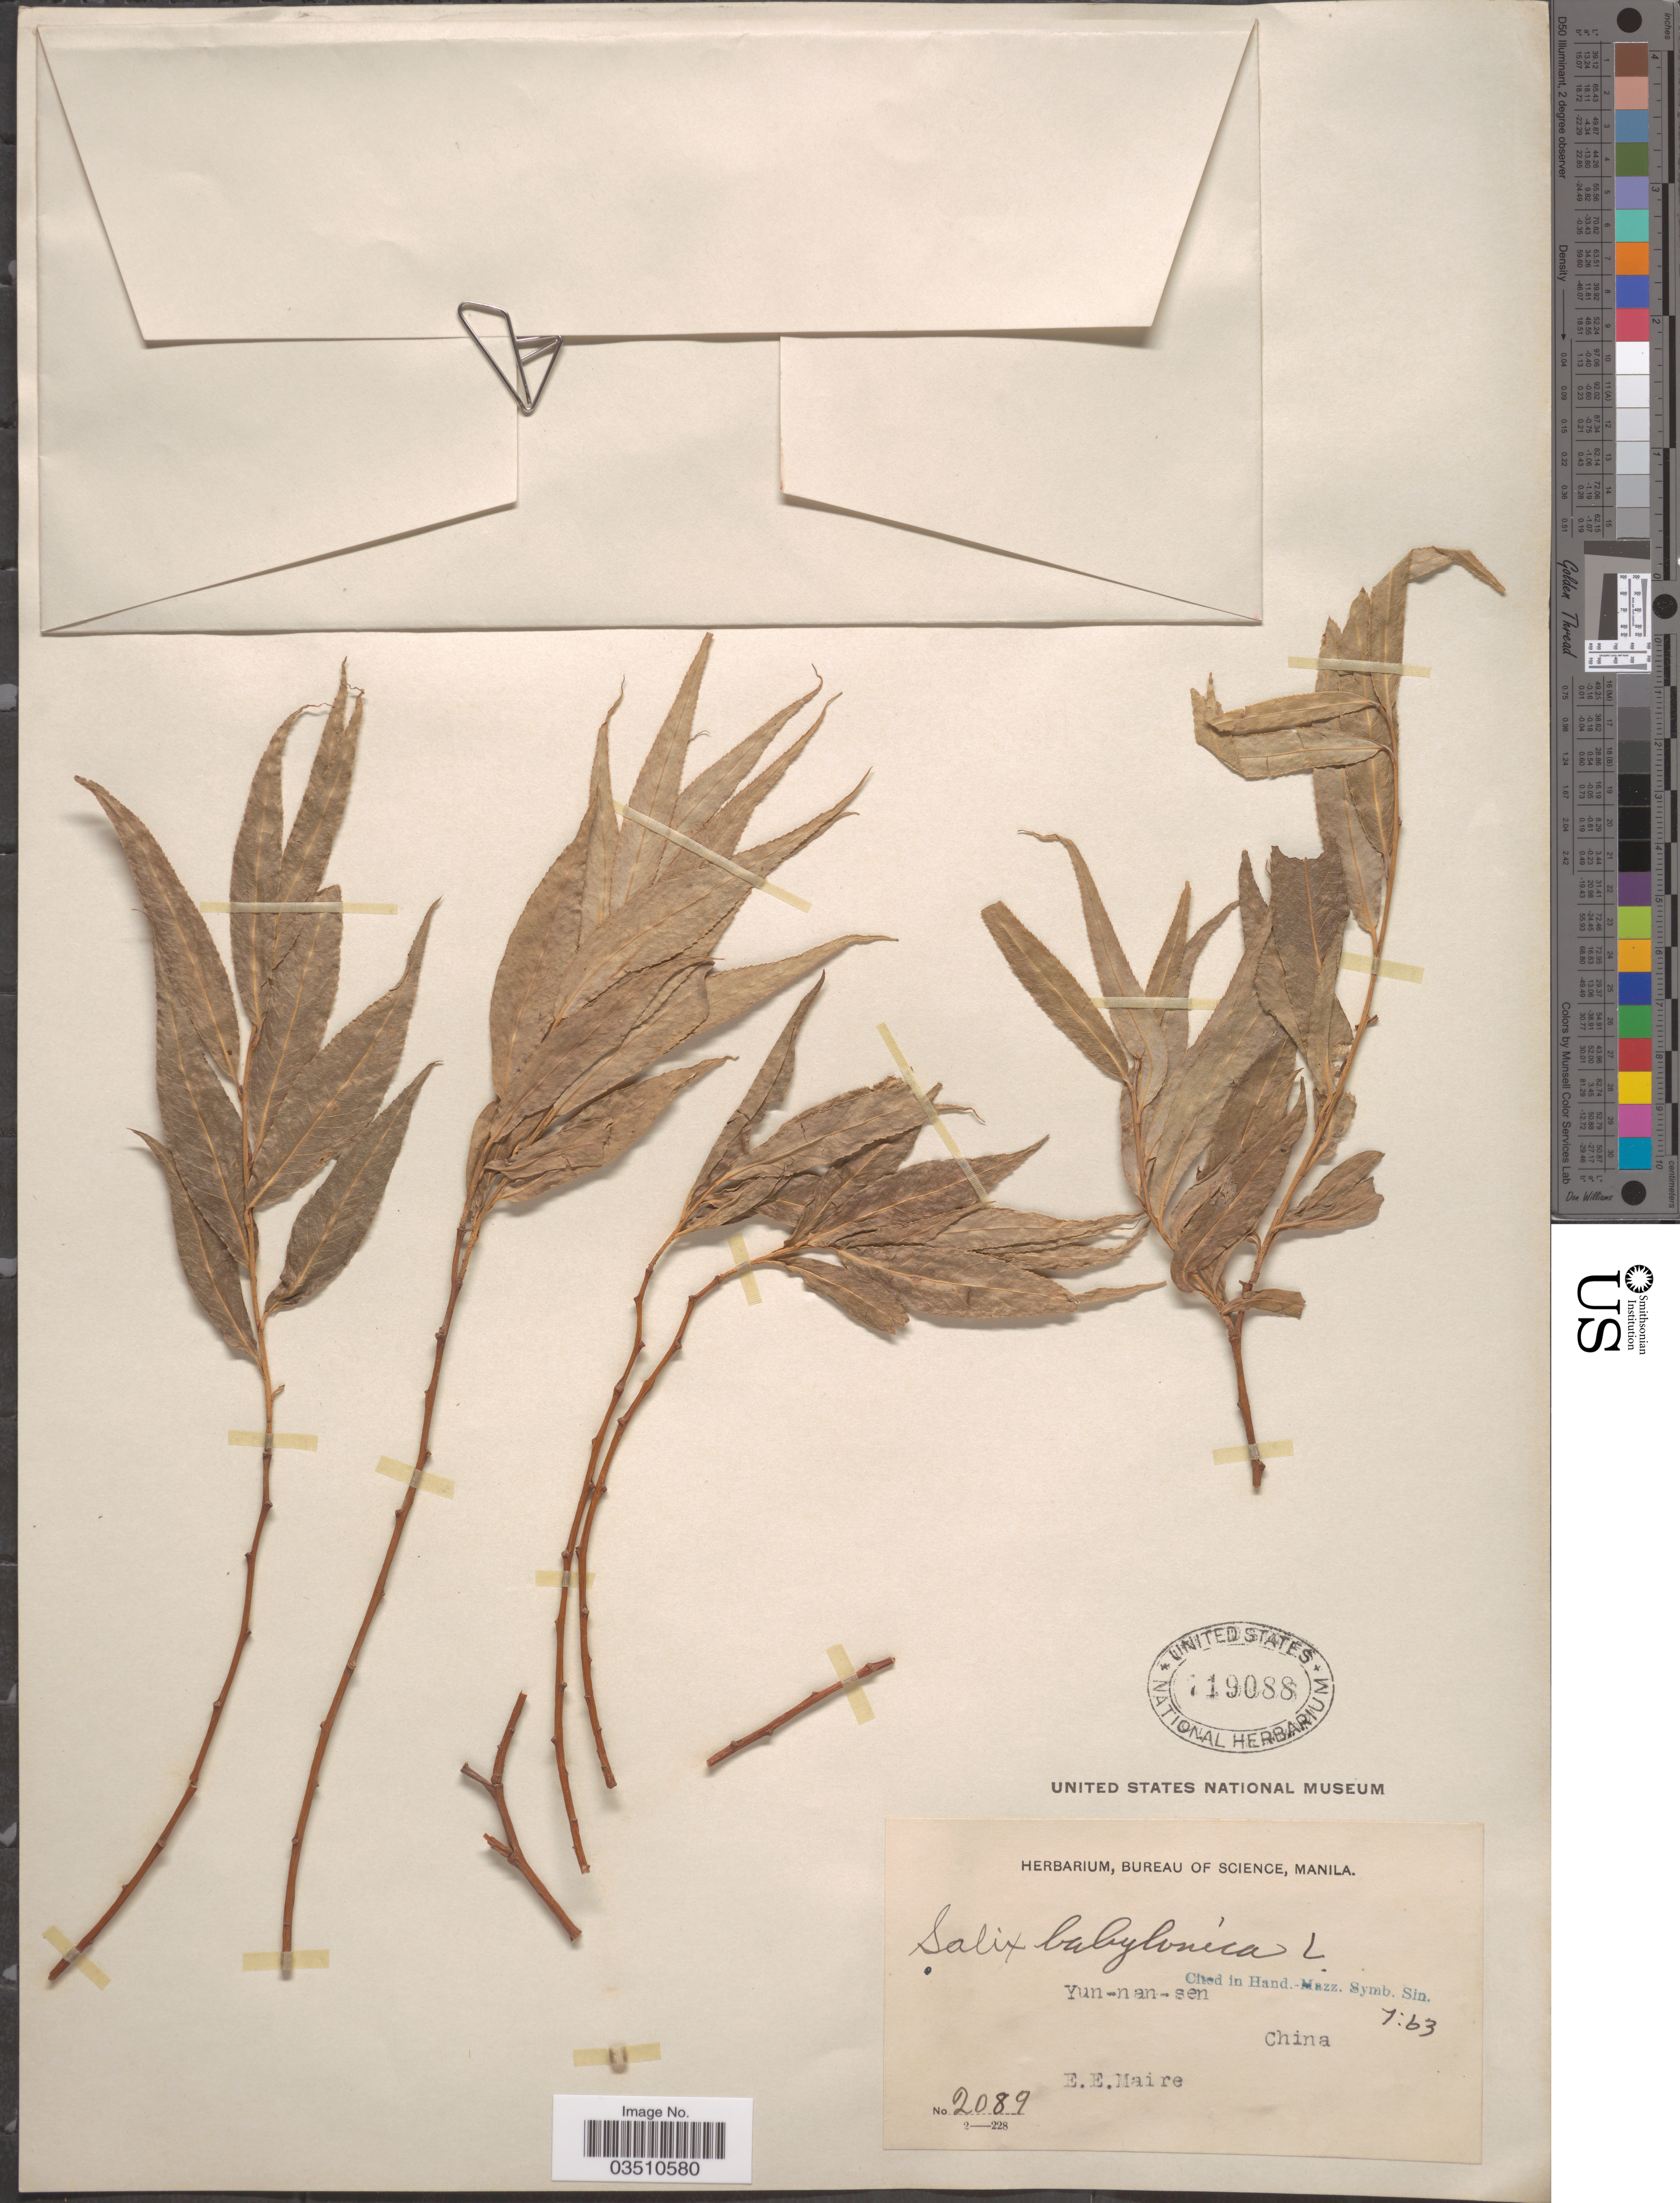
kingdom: Plantae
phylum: Tracheophyta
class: Magnoliopsida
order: Malpighiales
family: Salicaceae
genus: Salix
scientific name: Salix babylonica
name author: L.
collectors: E. E. Maire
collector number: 2089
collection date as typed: Transcribed d/m/y: /1/63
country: China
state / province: Yunnan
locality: Yun-nan-sen.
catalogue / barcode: US 719088